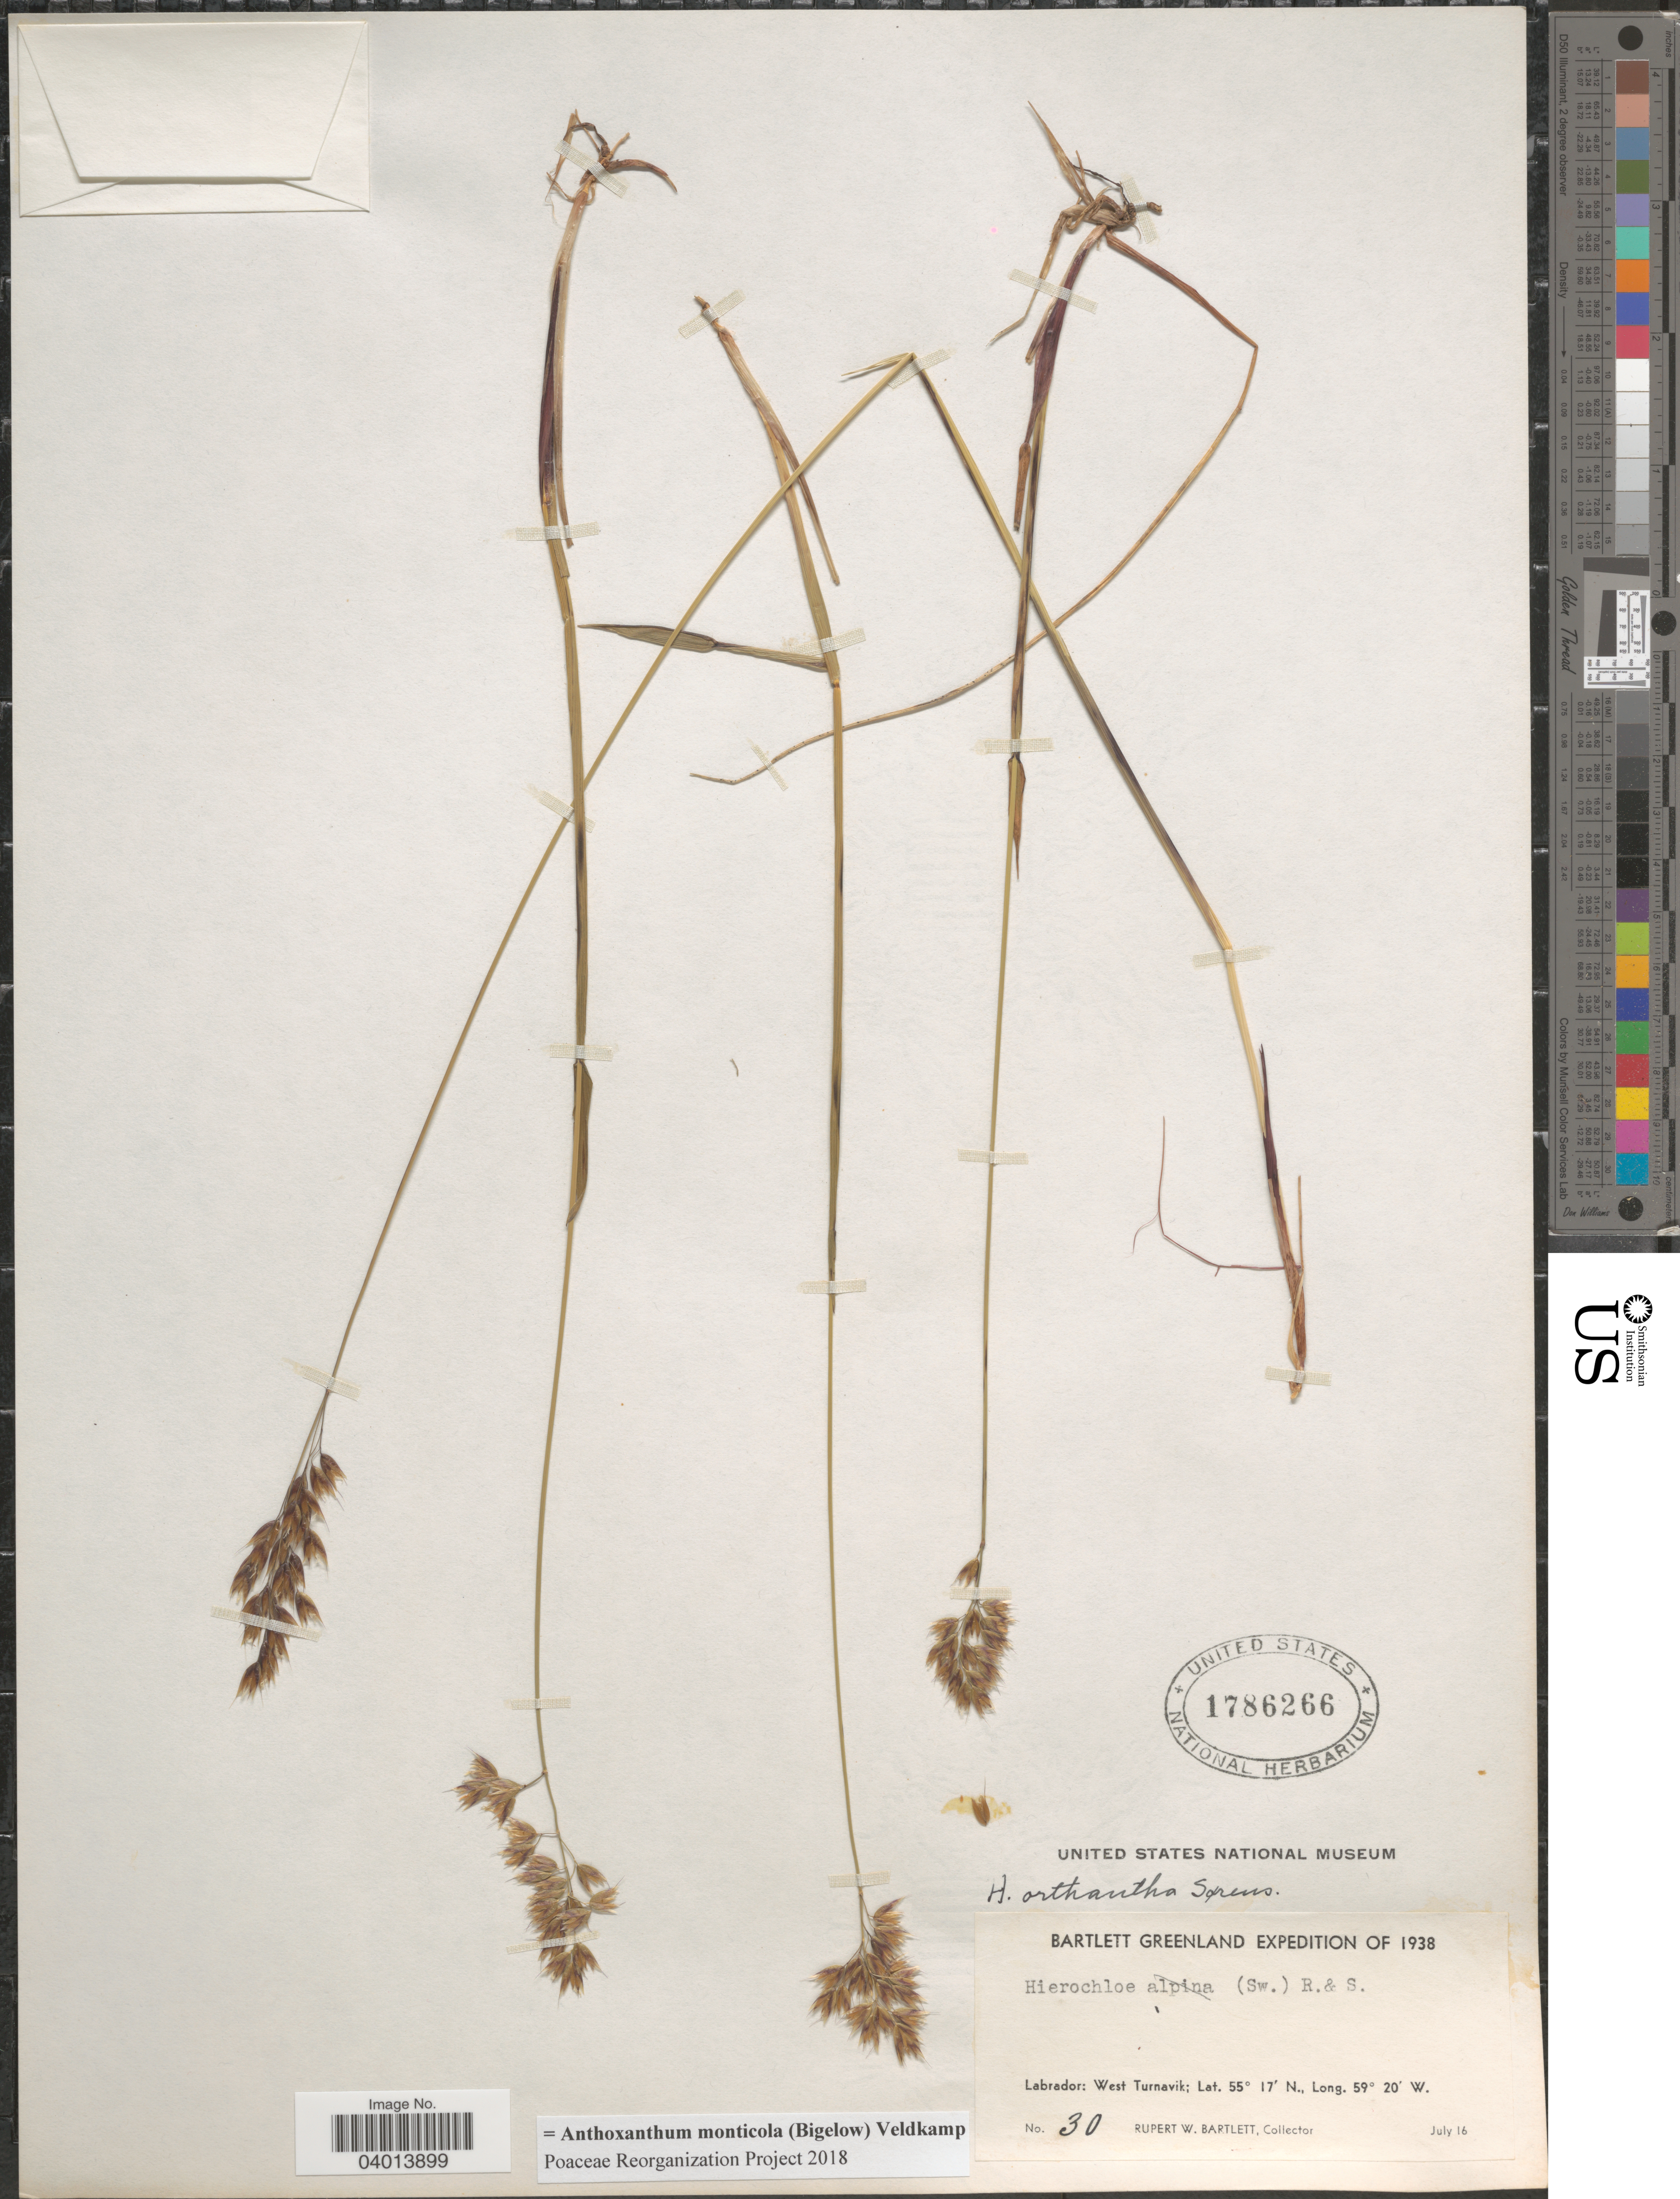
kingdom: Plantae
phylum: Tracheophyta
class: Liliopsida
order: Poales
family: Poaceae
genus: Anthoxanthum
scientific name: Anthoxanthum monticola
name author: (Bigelow) Veldkamp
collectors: R. W. Bartlett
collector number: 30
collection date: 1938-07-16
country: Canada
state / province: Newfoundland and Labrador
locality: Labrador: West Turnavik.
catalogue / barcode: US 1786266